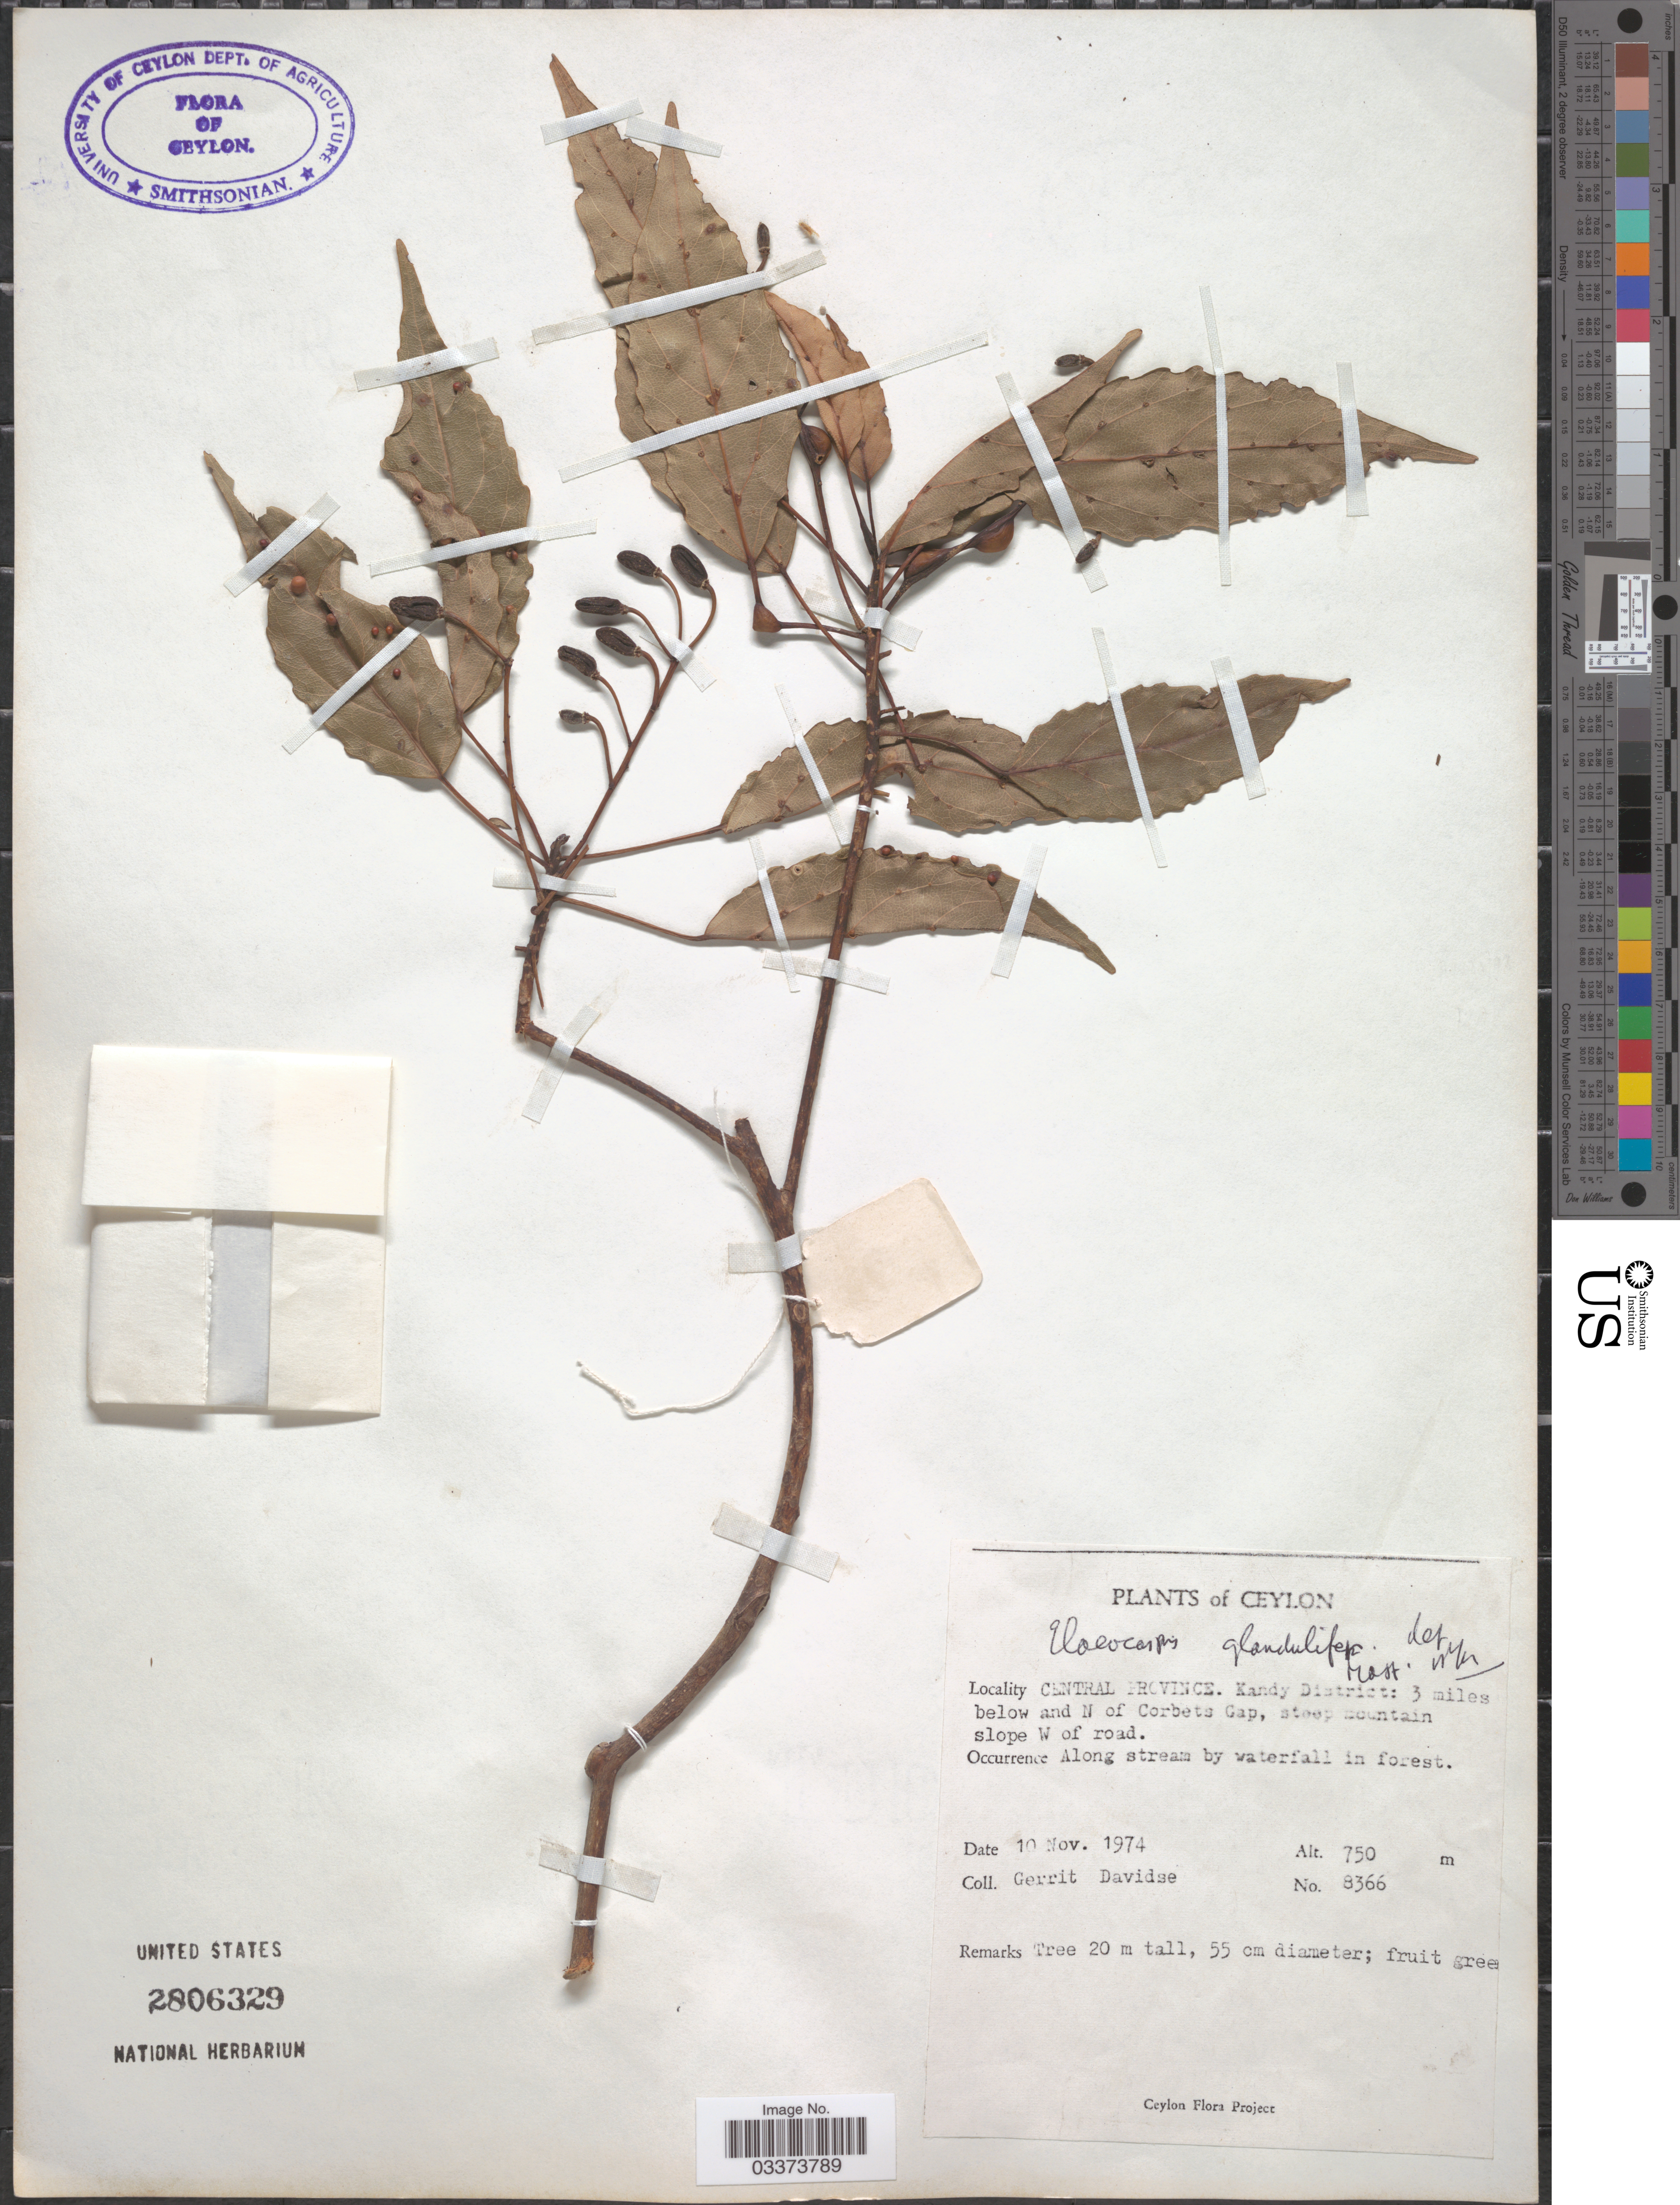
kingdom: Plantae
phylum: Tracheophyta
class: Magnoliopsida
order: Oxalidales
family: Elaeocarpaceae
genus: Elaeocarpus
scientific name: Elaeocarpus glandulifer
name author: (Hook. ex Wight) Mast.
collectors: G. Davidse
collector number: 8366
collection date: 1974-11-10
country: Sri Lanka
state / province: Central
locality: Ceylon, Kandy District: 3 miles below and N of Corbets Gap, steep mountain slope W of road.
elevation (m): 750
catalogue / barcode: US 2806329